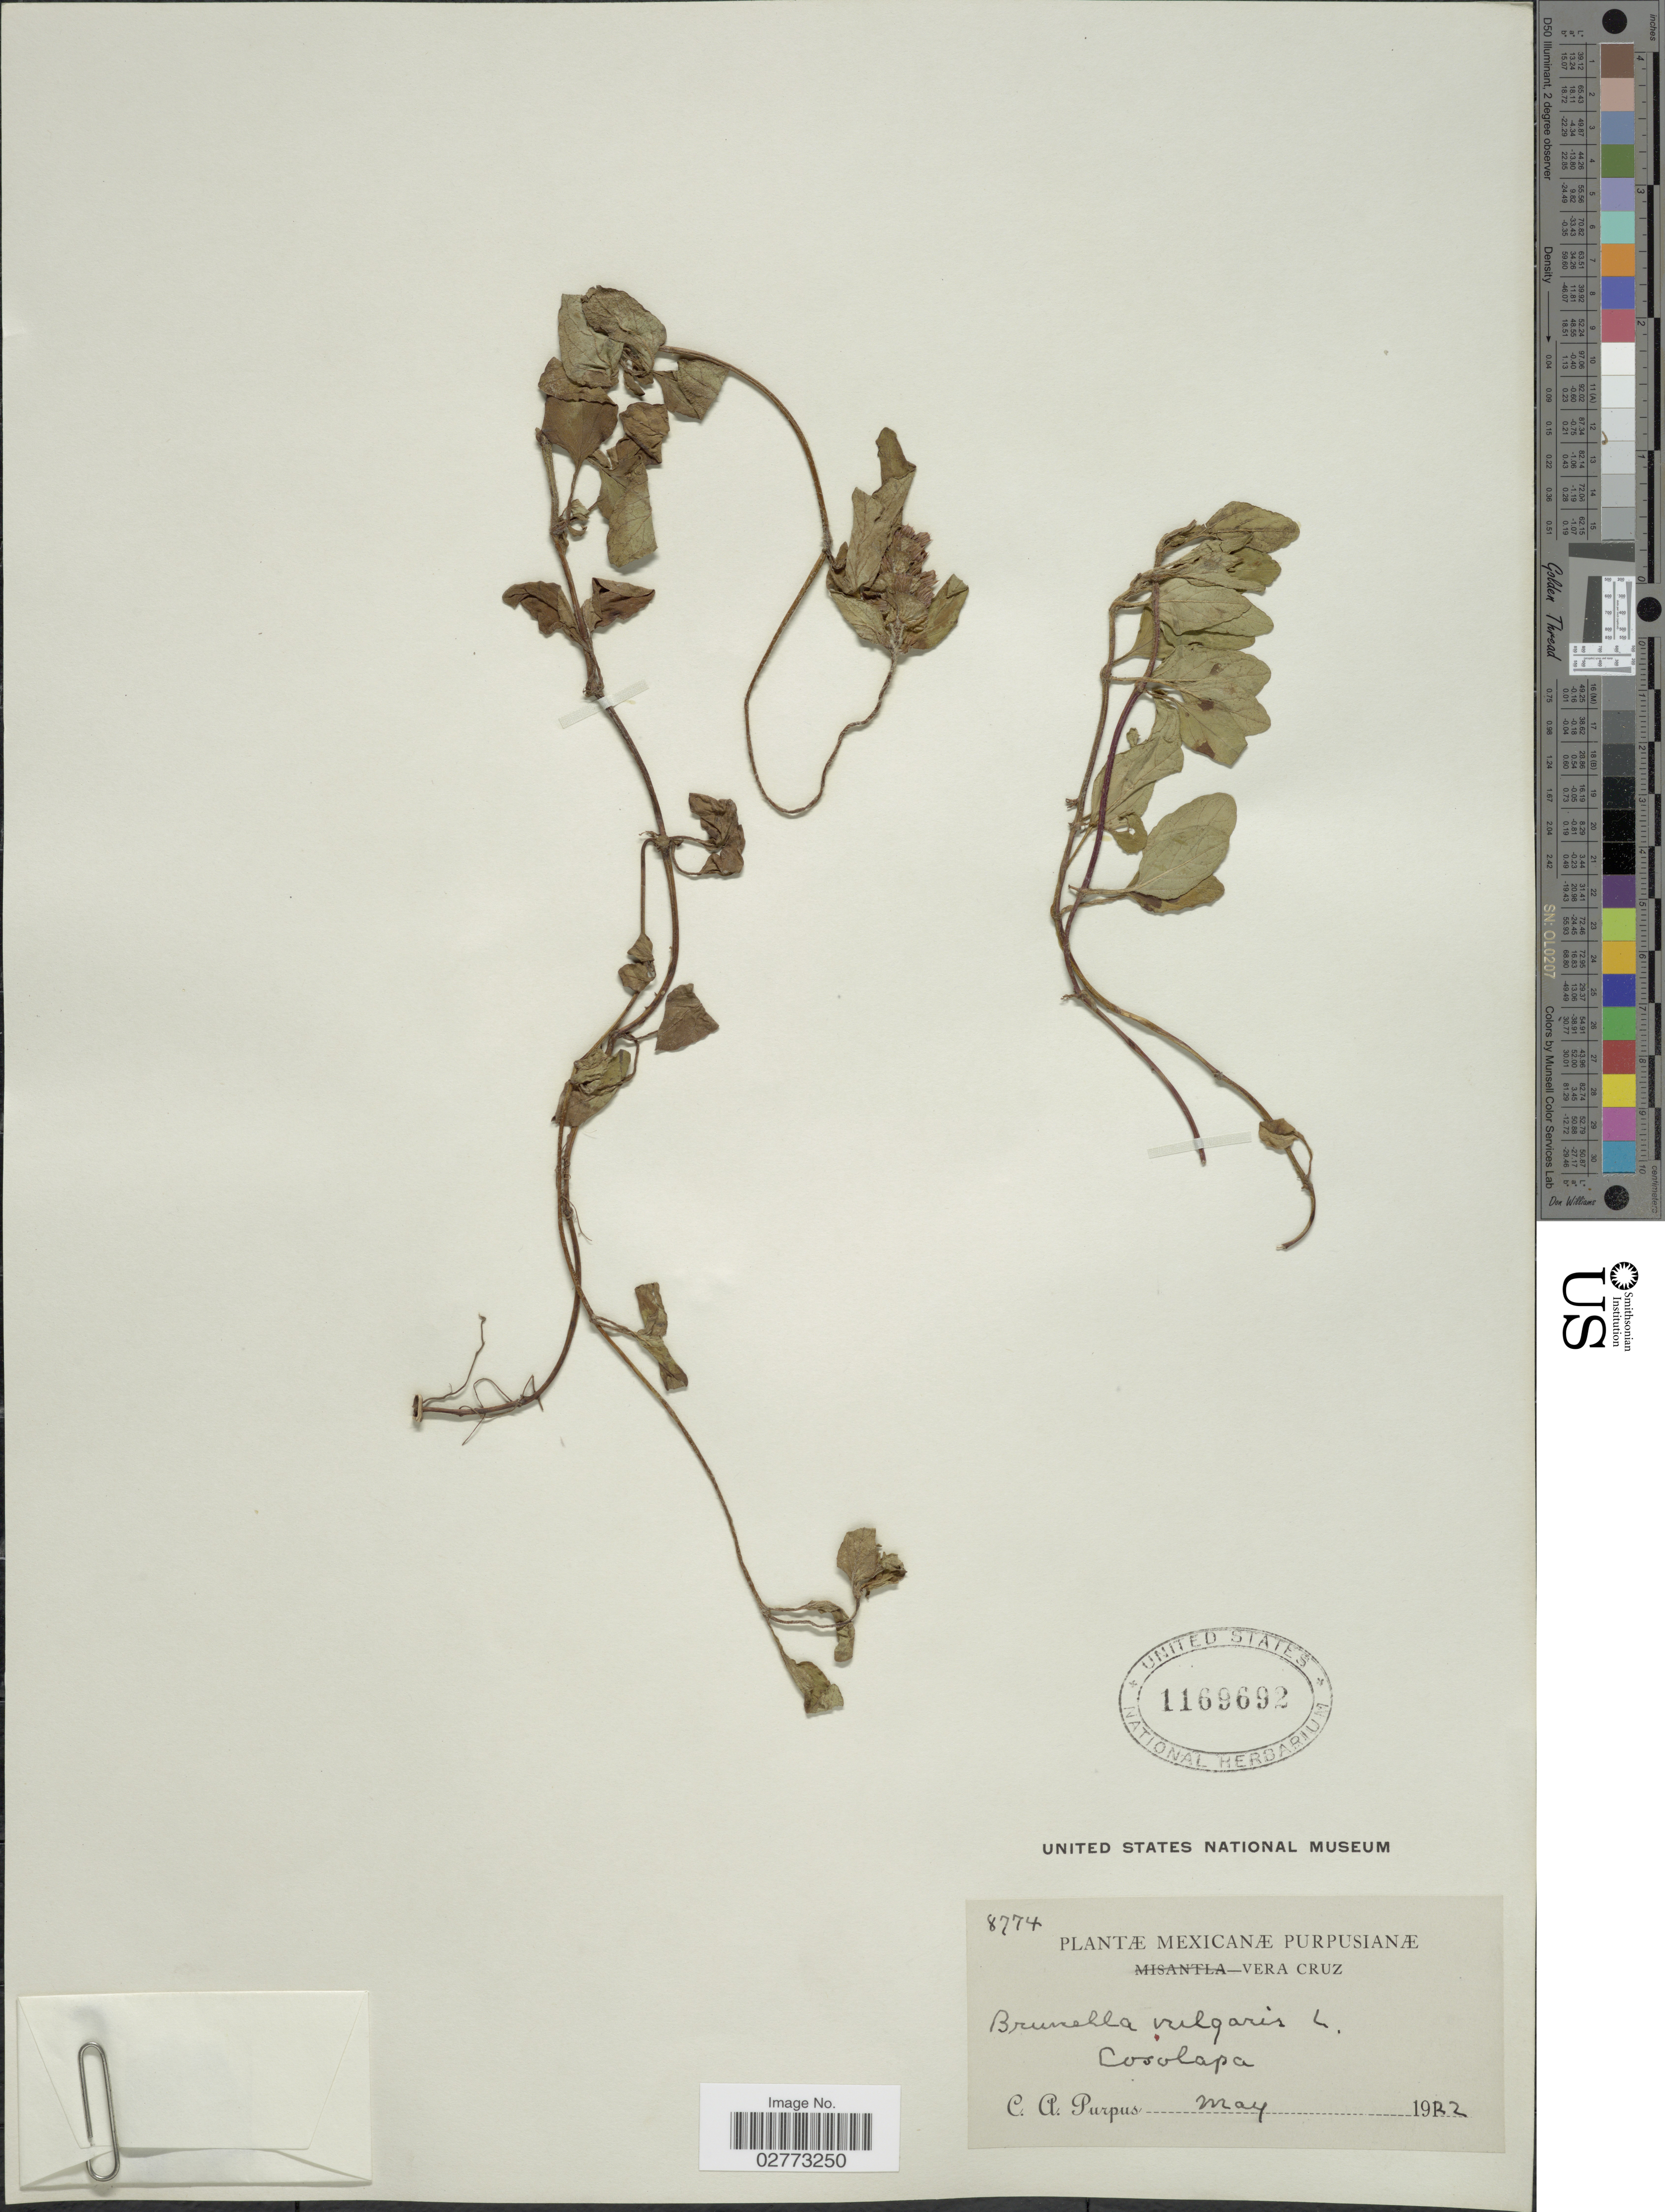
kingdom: Plantae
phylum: Tracheophyta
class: Magnoliopsida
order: Lamiales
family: Lamiaceae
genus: Prunella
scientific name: Prunella vulgaris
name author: L.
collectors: C. A. Purpus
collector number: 8774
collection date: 1922-05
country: Mexico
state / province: Veracruz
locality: Vera Cruz, Cosolapa.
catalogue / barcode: US 1169692